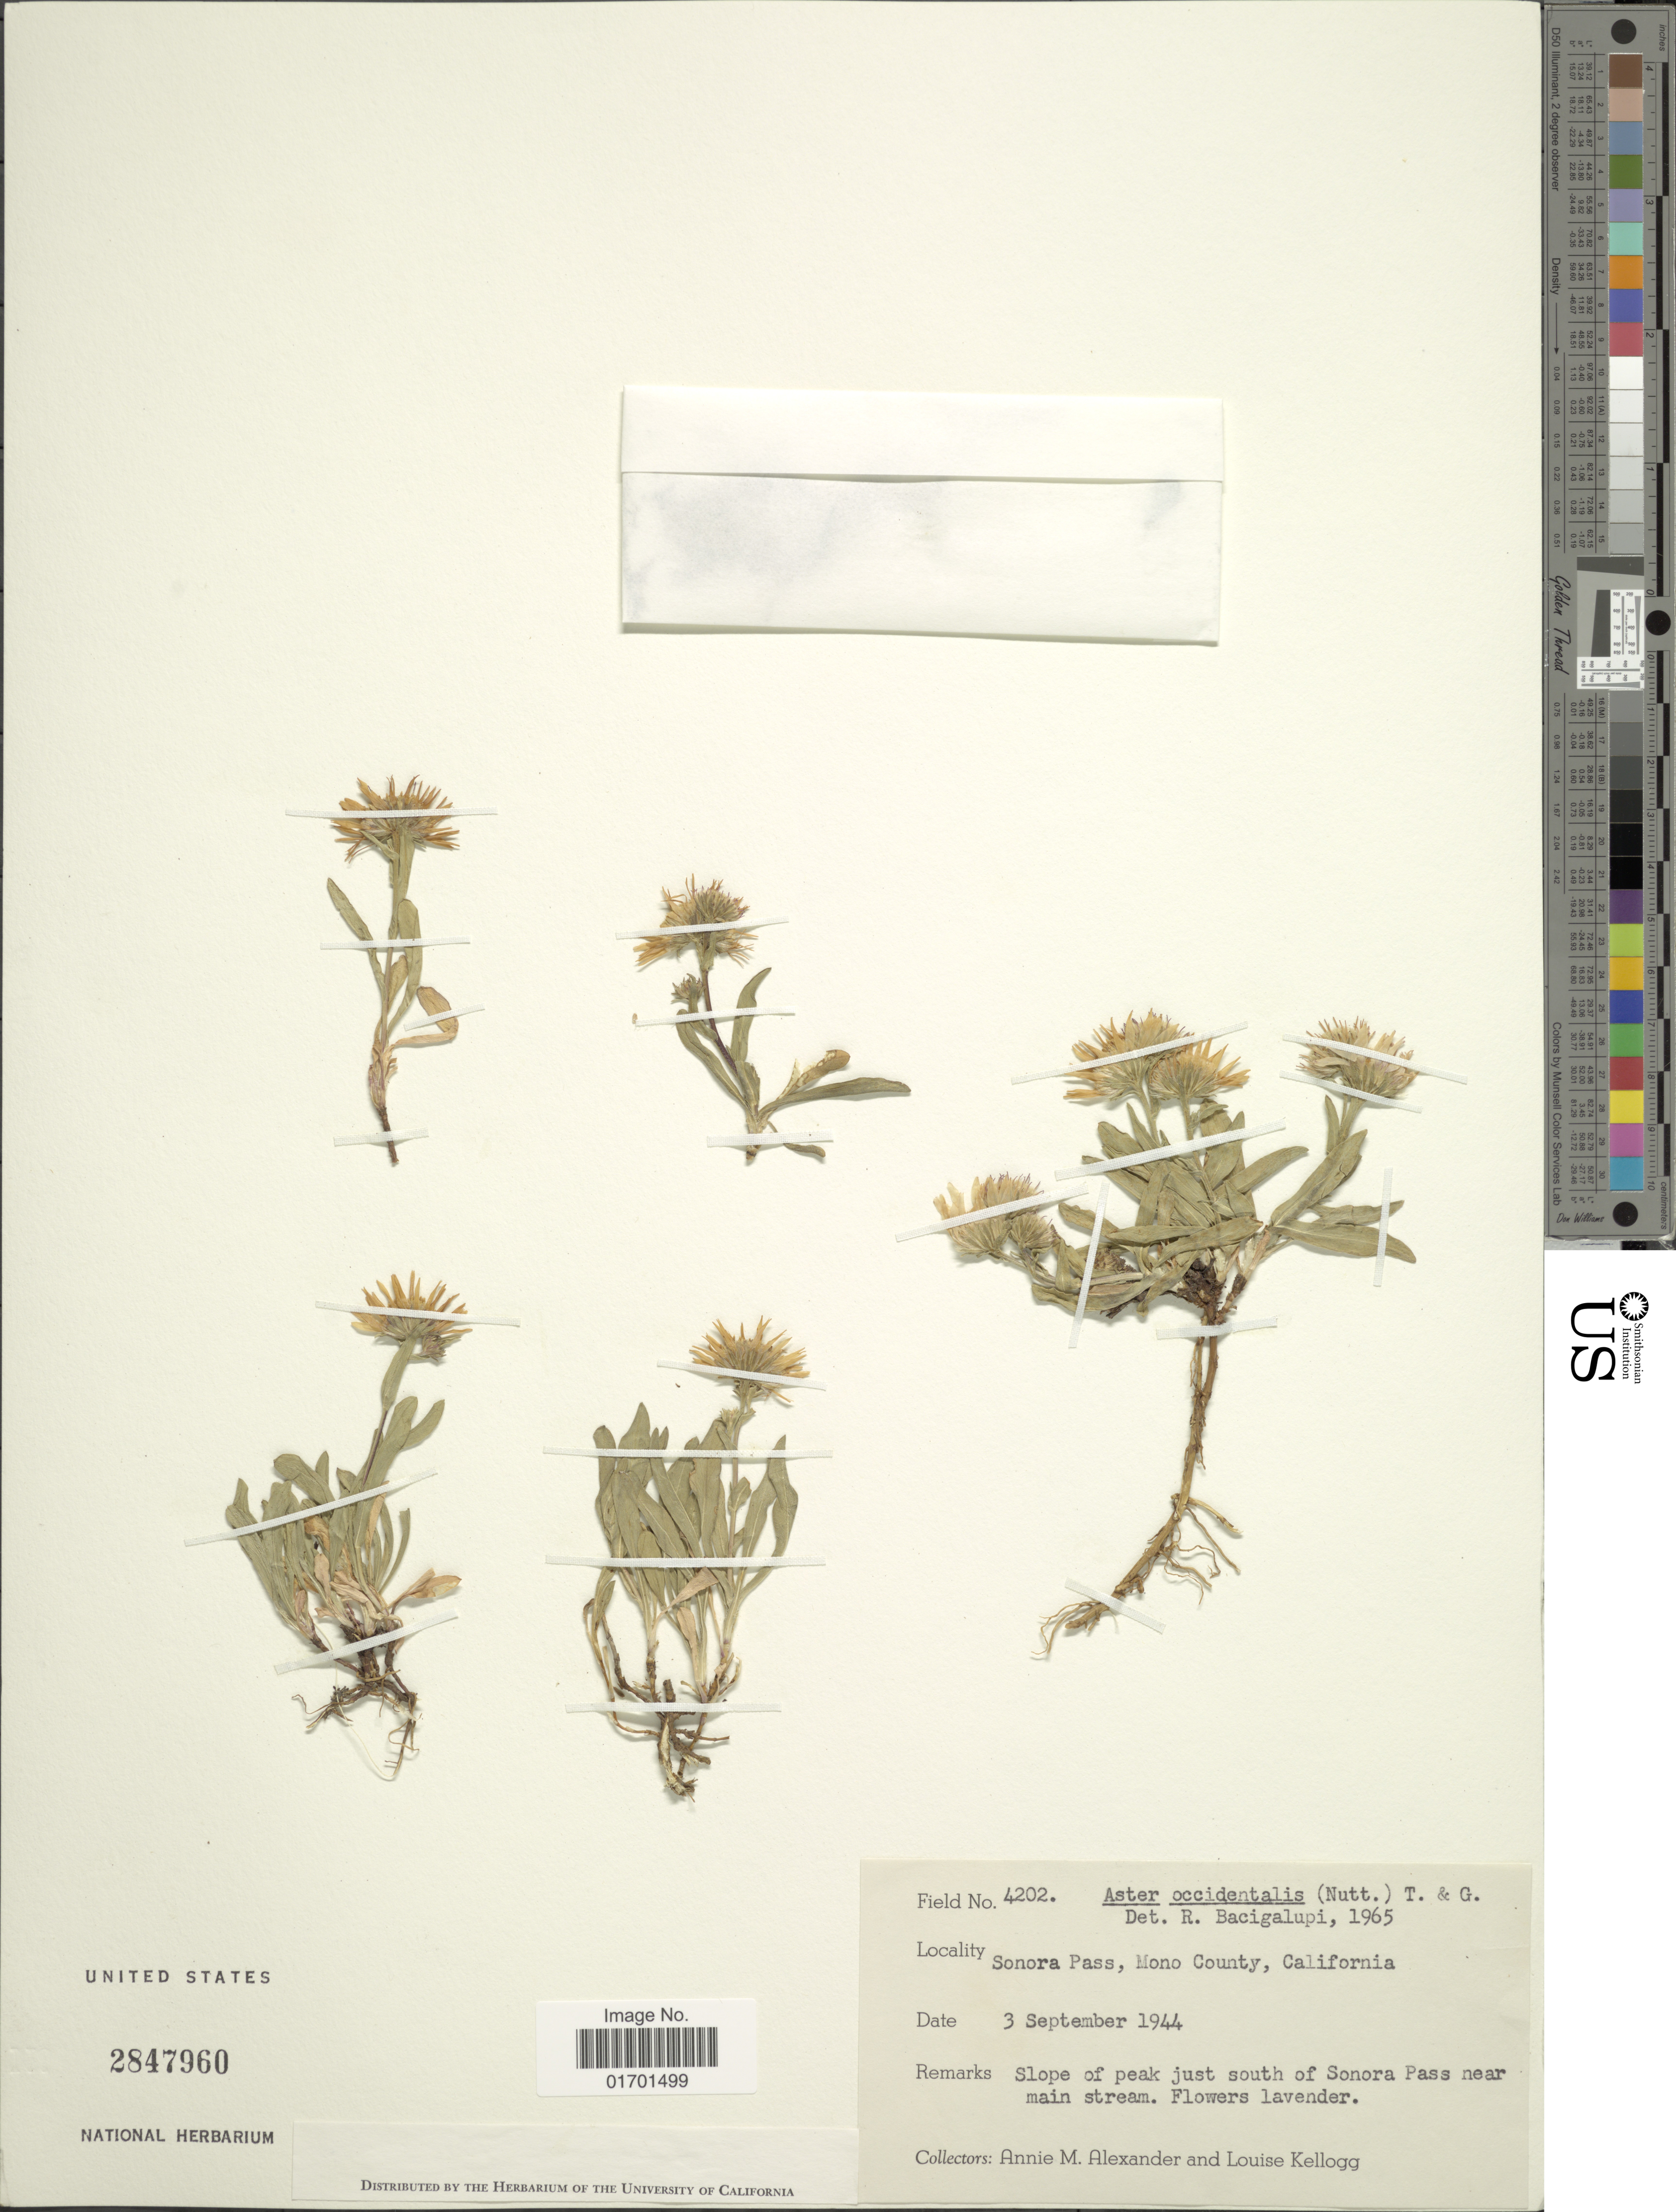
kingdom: Plantae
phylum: Tracheophyta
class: Magnoliopsida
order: Asterales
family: Asteraceae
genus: Symphyotrichum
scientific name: Symphyotrichum spathulatum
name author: (Lindl.) G.L. Nesom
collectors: A. M. Alexander & L. Kellogg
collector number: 4202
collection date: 1944-09-03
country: United States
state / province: California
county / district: Mono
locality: Sonora Pass, Mono County, Slope of peak just south of Sonora Pass near main stream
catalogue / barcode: US 2847960